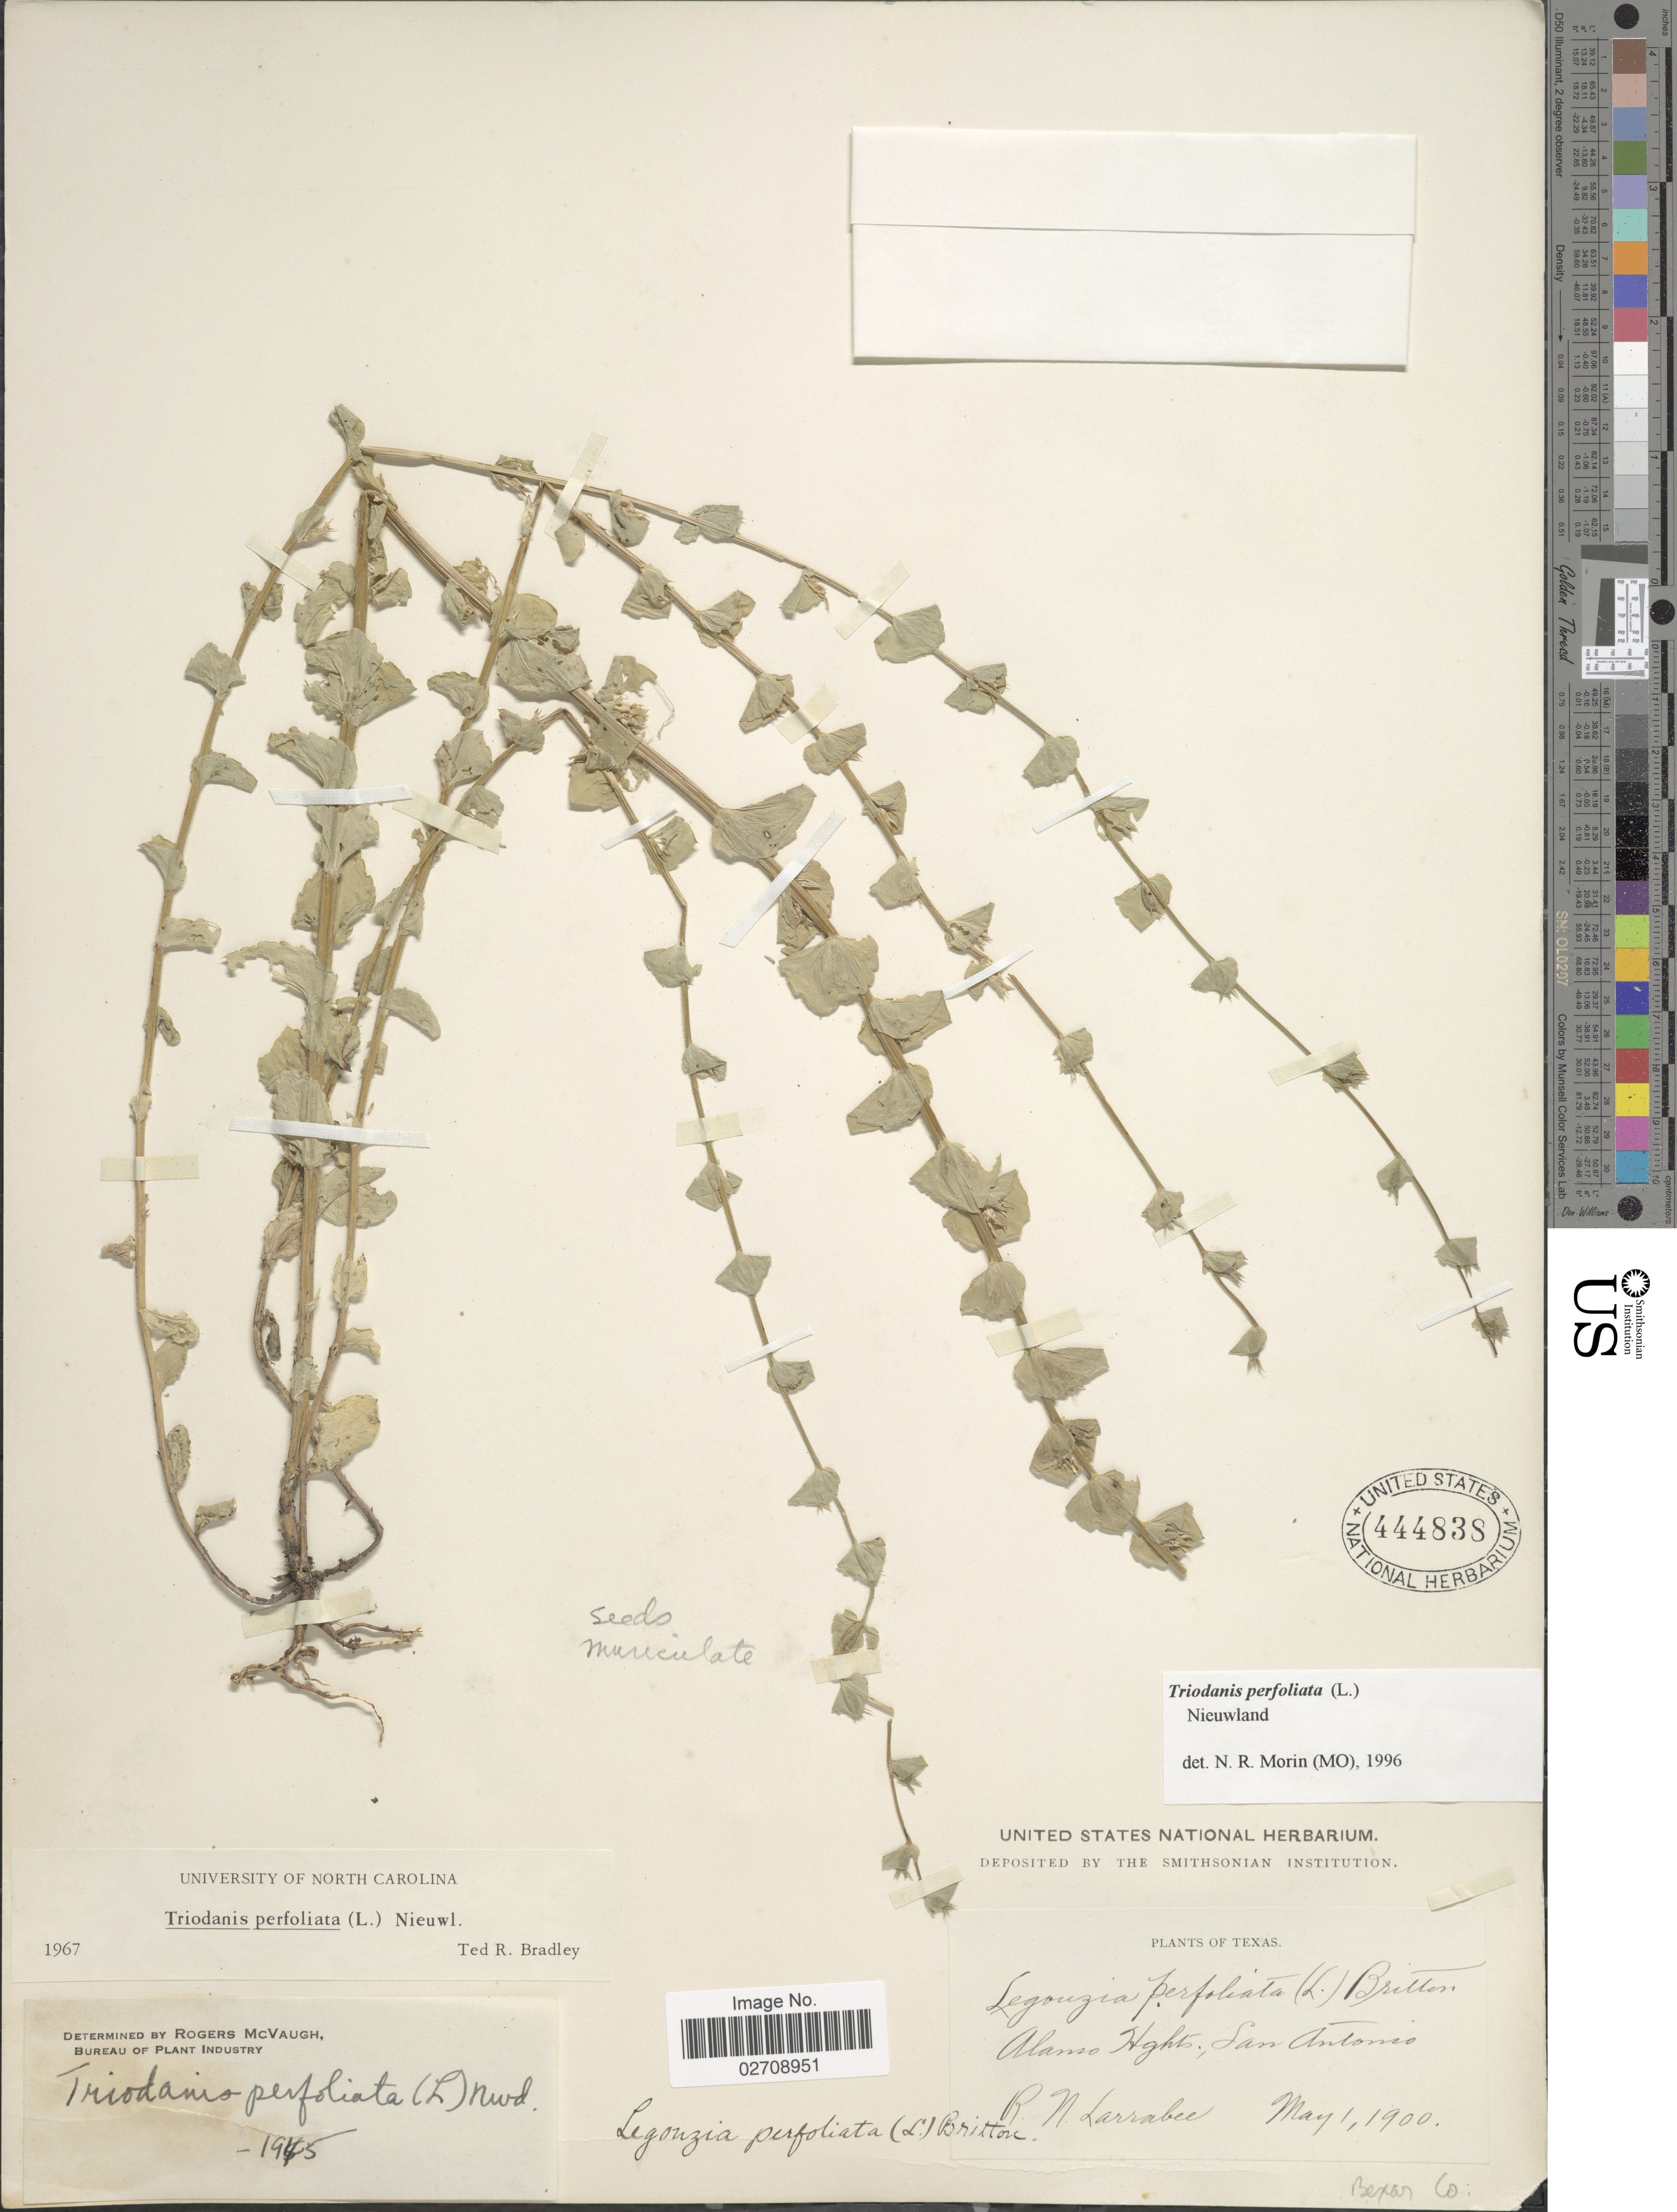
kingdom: Plantae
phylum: Tracheophyta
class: Magnoliopsida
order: Asterales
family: Campanulaceae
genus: Triodanis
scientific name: Triodanis perfoliata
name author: (L.) Nieuwl.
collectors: R. Larrabee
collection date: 1900-05-01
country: United States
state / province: Texas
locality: Alamo Hgts, San Antonio, Bexar Co.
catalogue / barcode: US 444838